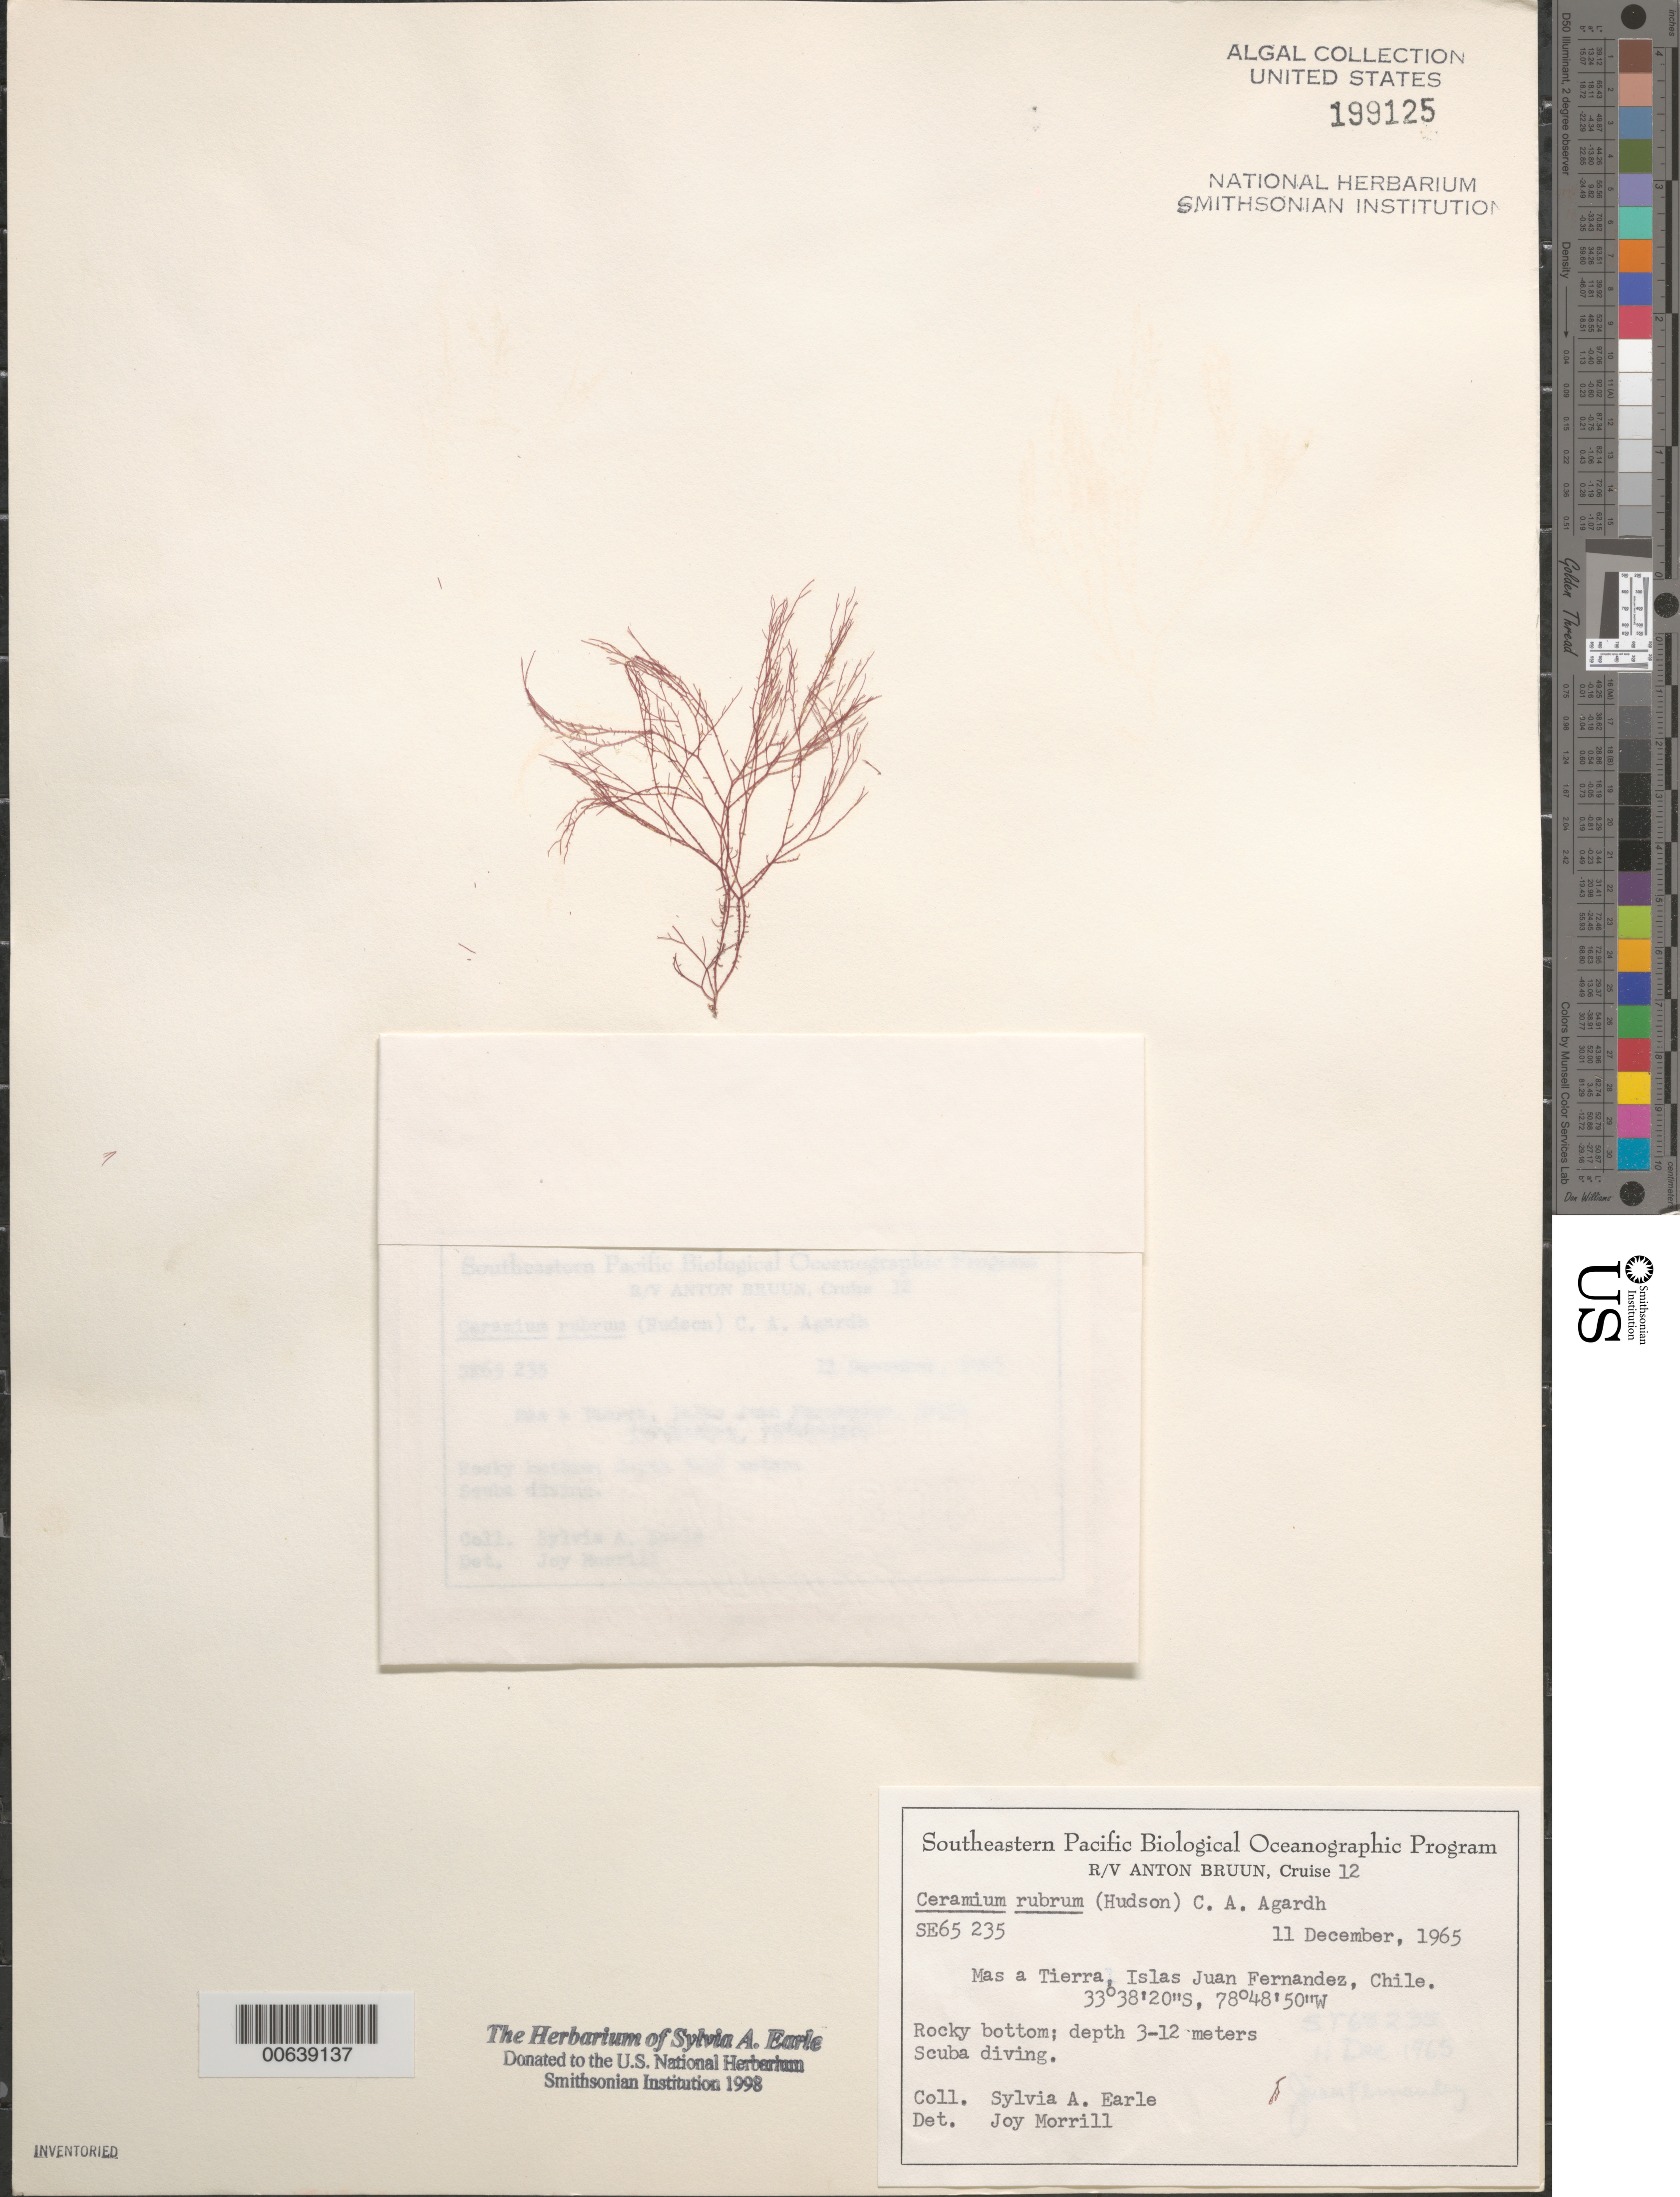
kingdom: Plantae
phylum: Rhodophyta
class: Florideophyceae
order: Ceramiales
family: Ceramiaceae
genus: Ceramium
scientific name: Ceramium rubrum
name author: C. Agardh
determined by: Morrill, J.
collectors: S. A. Earle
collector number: SE 65235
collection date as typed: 11 Dec 1965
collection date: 1965-12-11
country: Chile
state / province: Valparaíso (V)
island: Isla Más a Tierra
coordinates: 33 38' 20" S, 78 48' 50" W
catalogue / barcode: US 199125